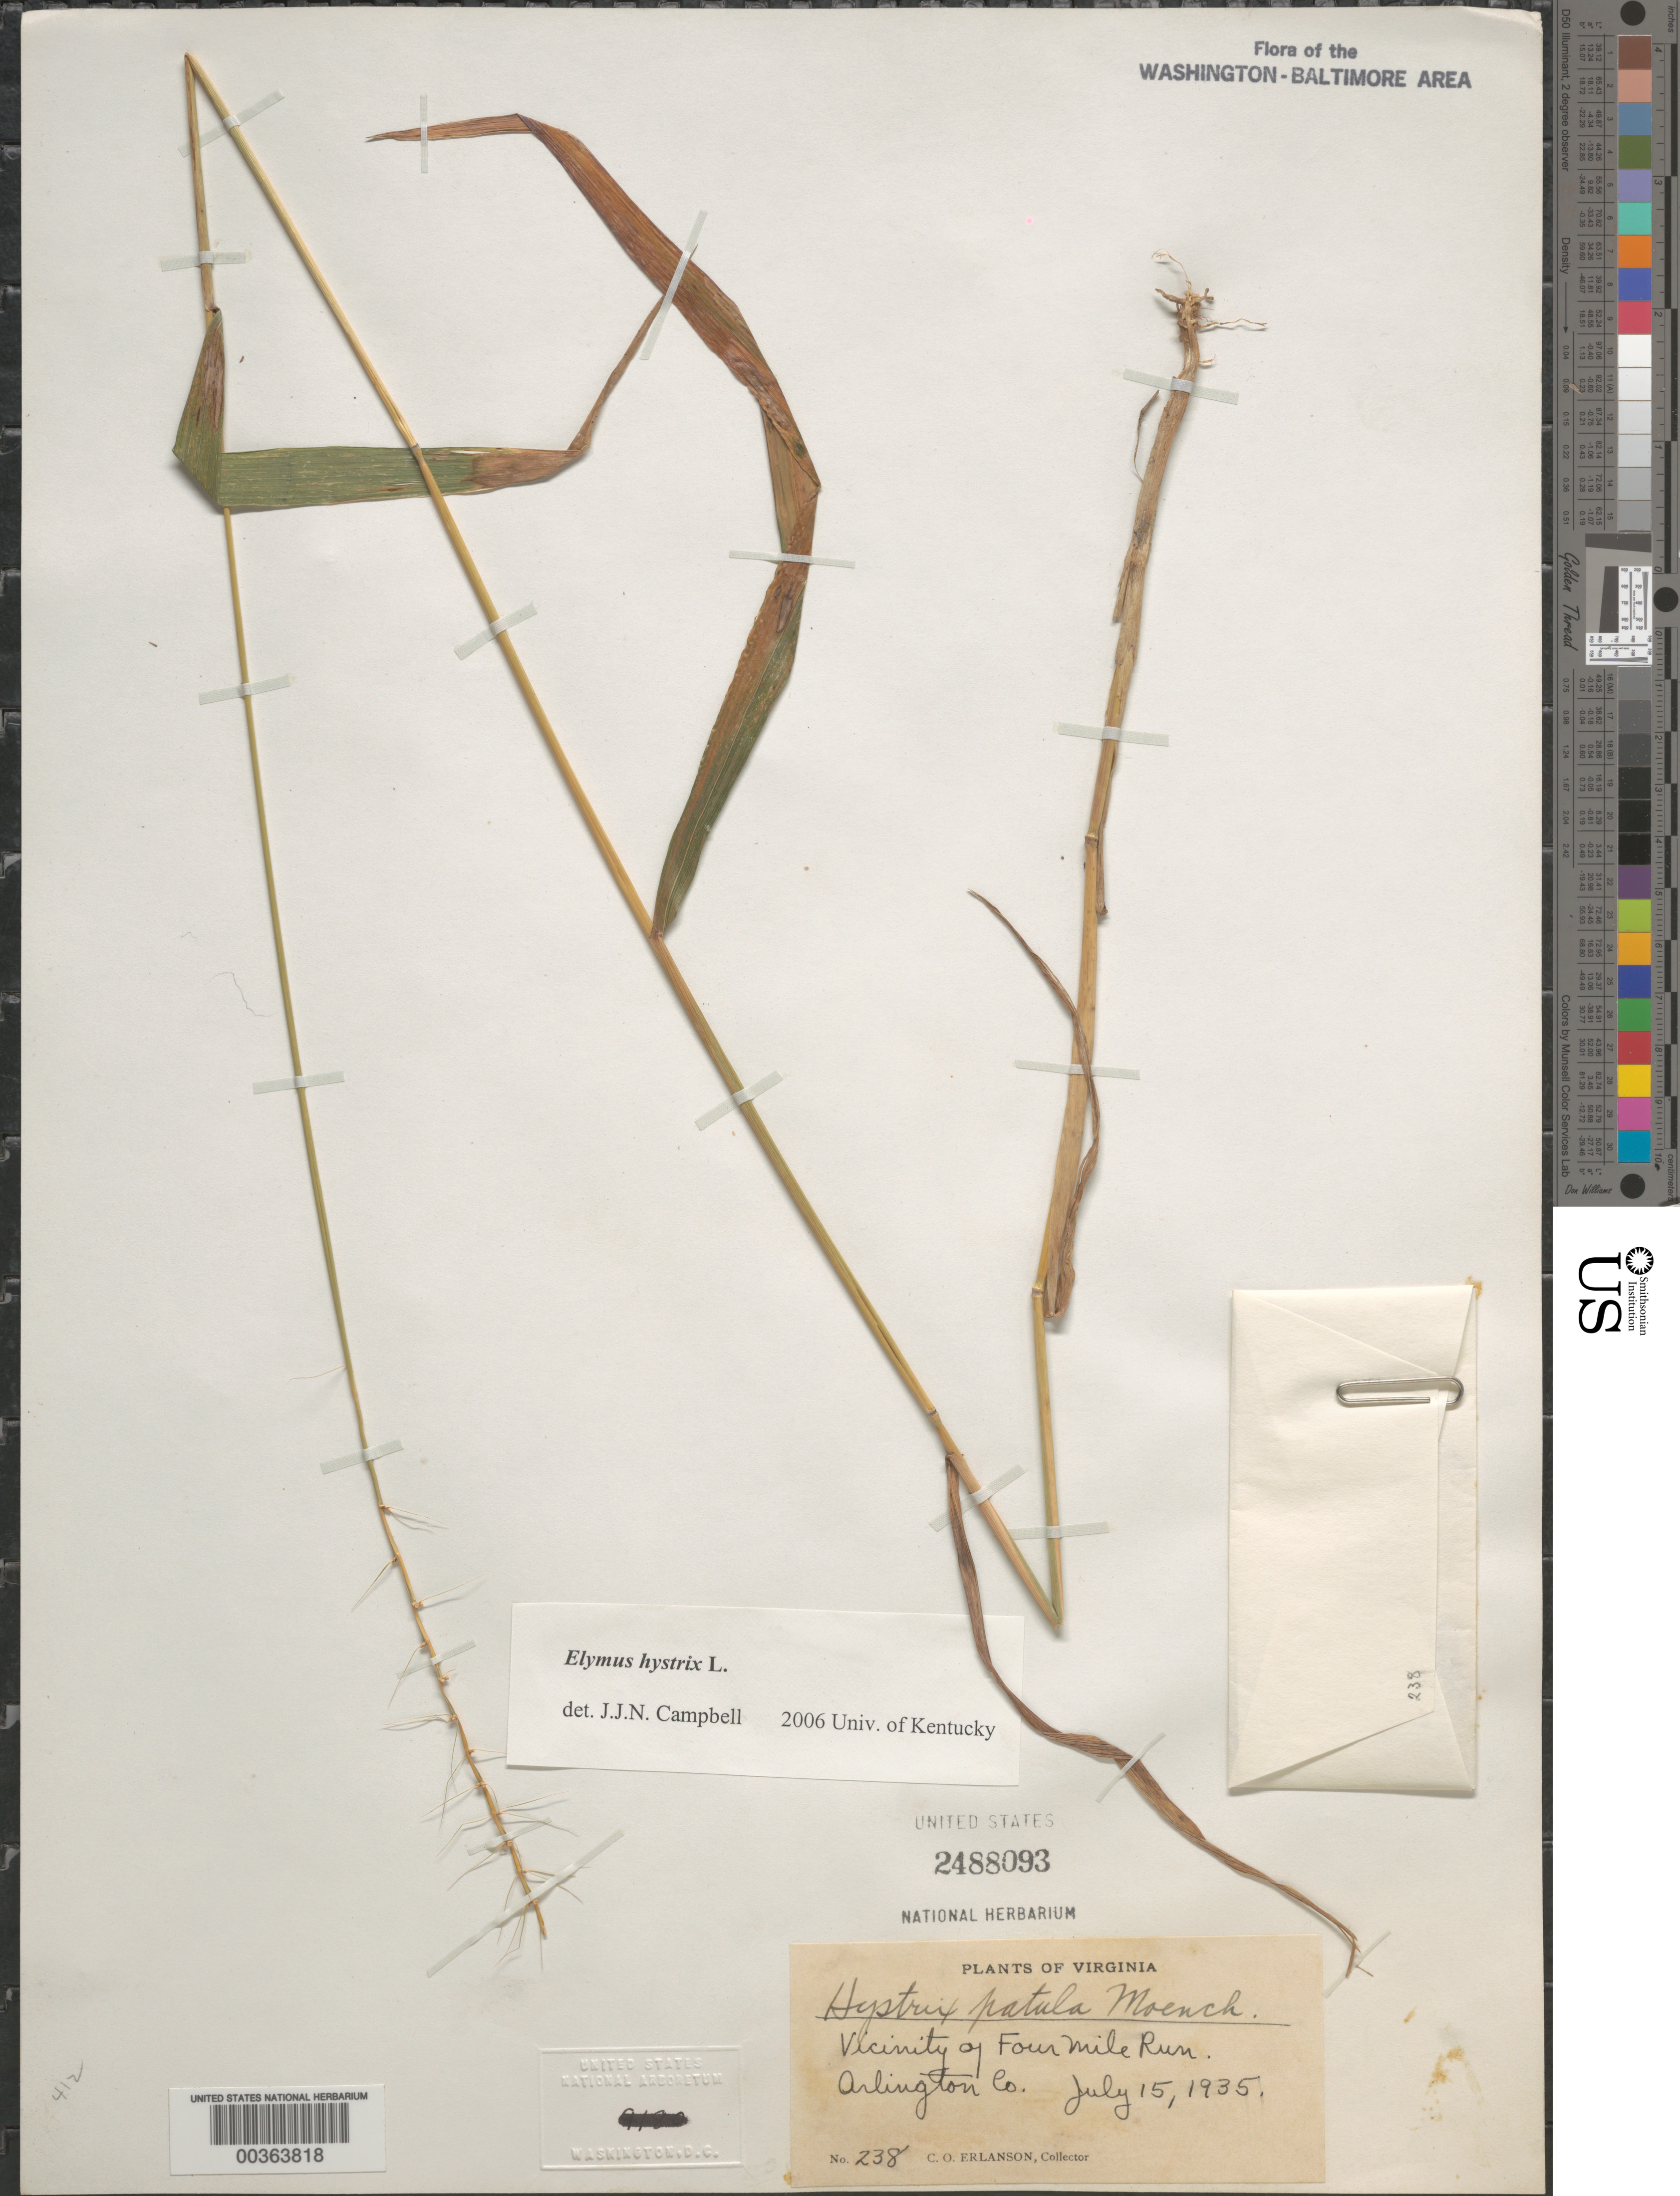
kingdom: Plantae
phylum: Tracheophyta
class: Liliopsida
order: Poales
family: Poaceae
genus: Elymus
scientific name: Elymus hystrix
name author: L.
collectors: C. O. Erlanson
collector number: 238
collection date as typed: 15 Jul 1935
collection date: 1935-07-15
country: United States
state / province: Virginia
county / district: Arlington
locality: Four Mile Run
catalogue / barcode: US 2488093